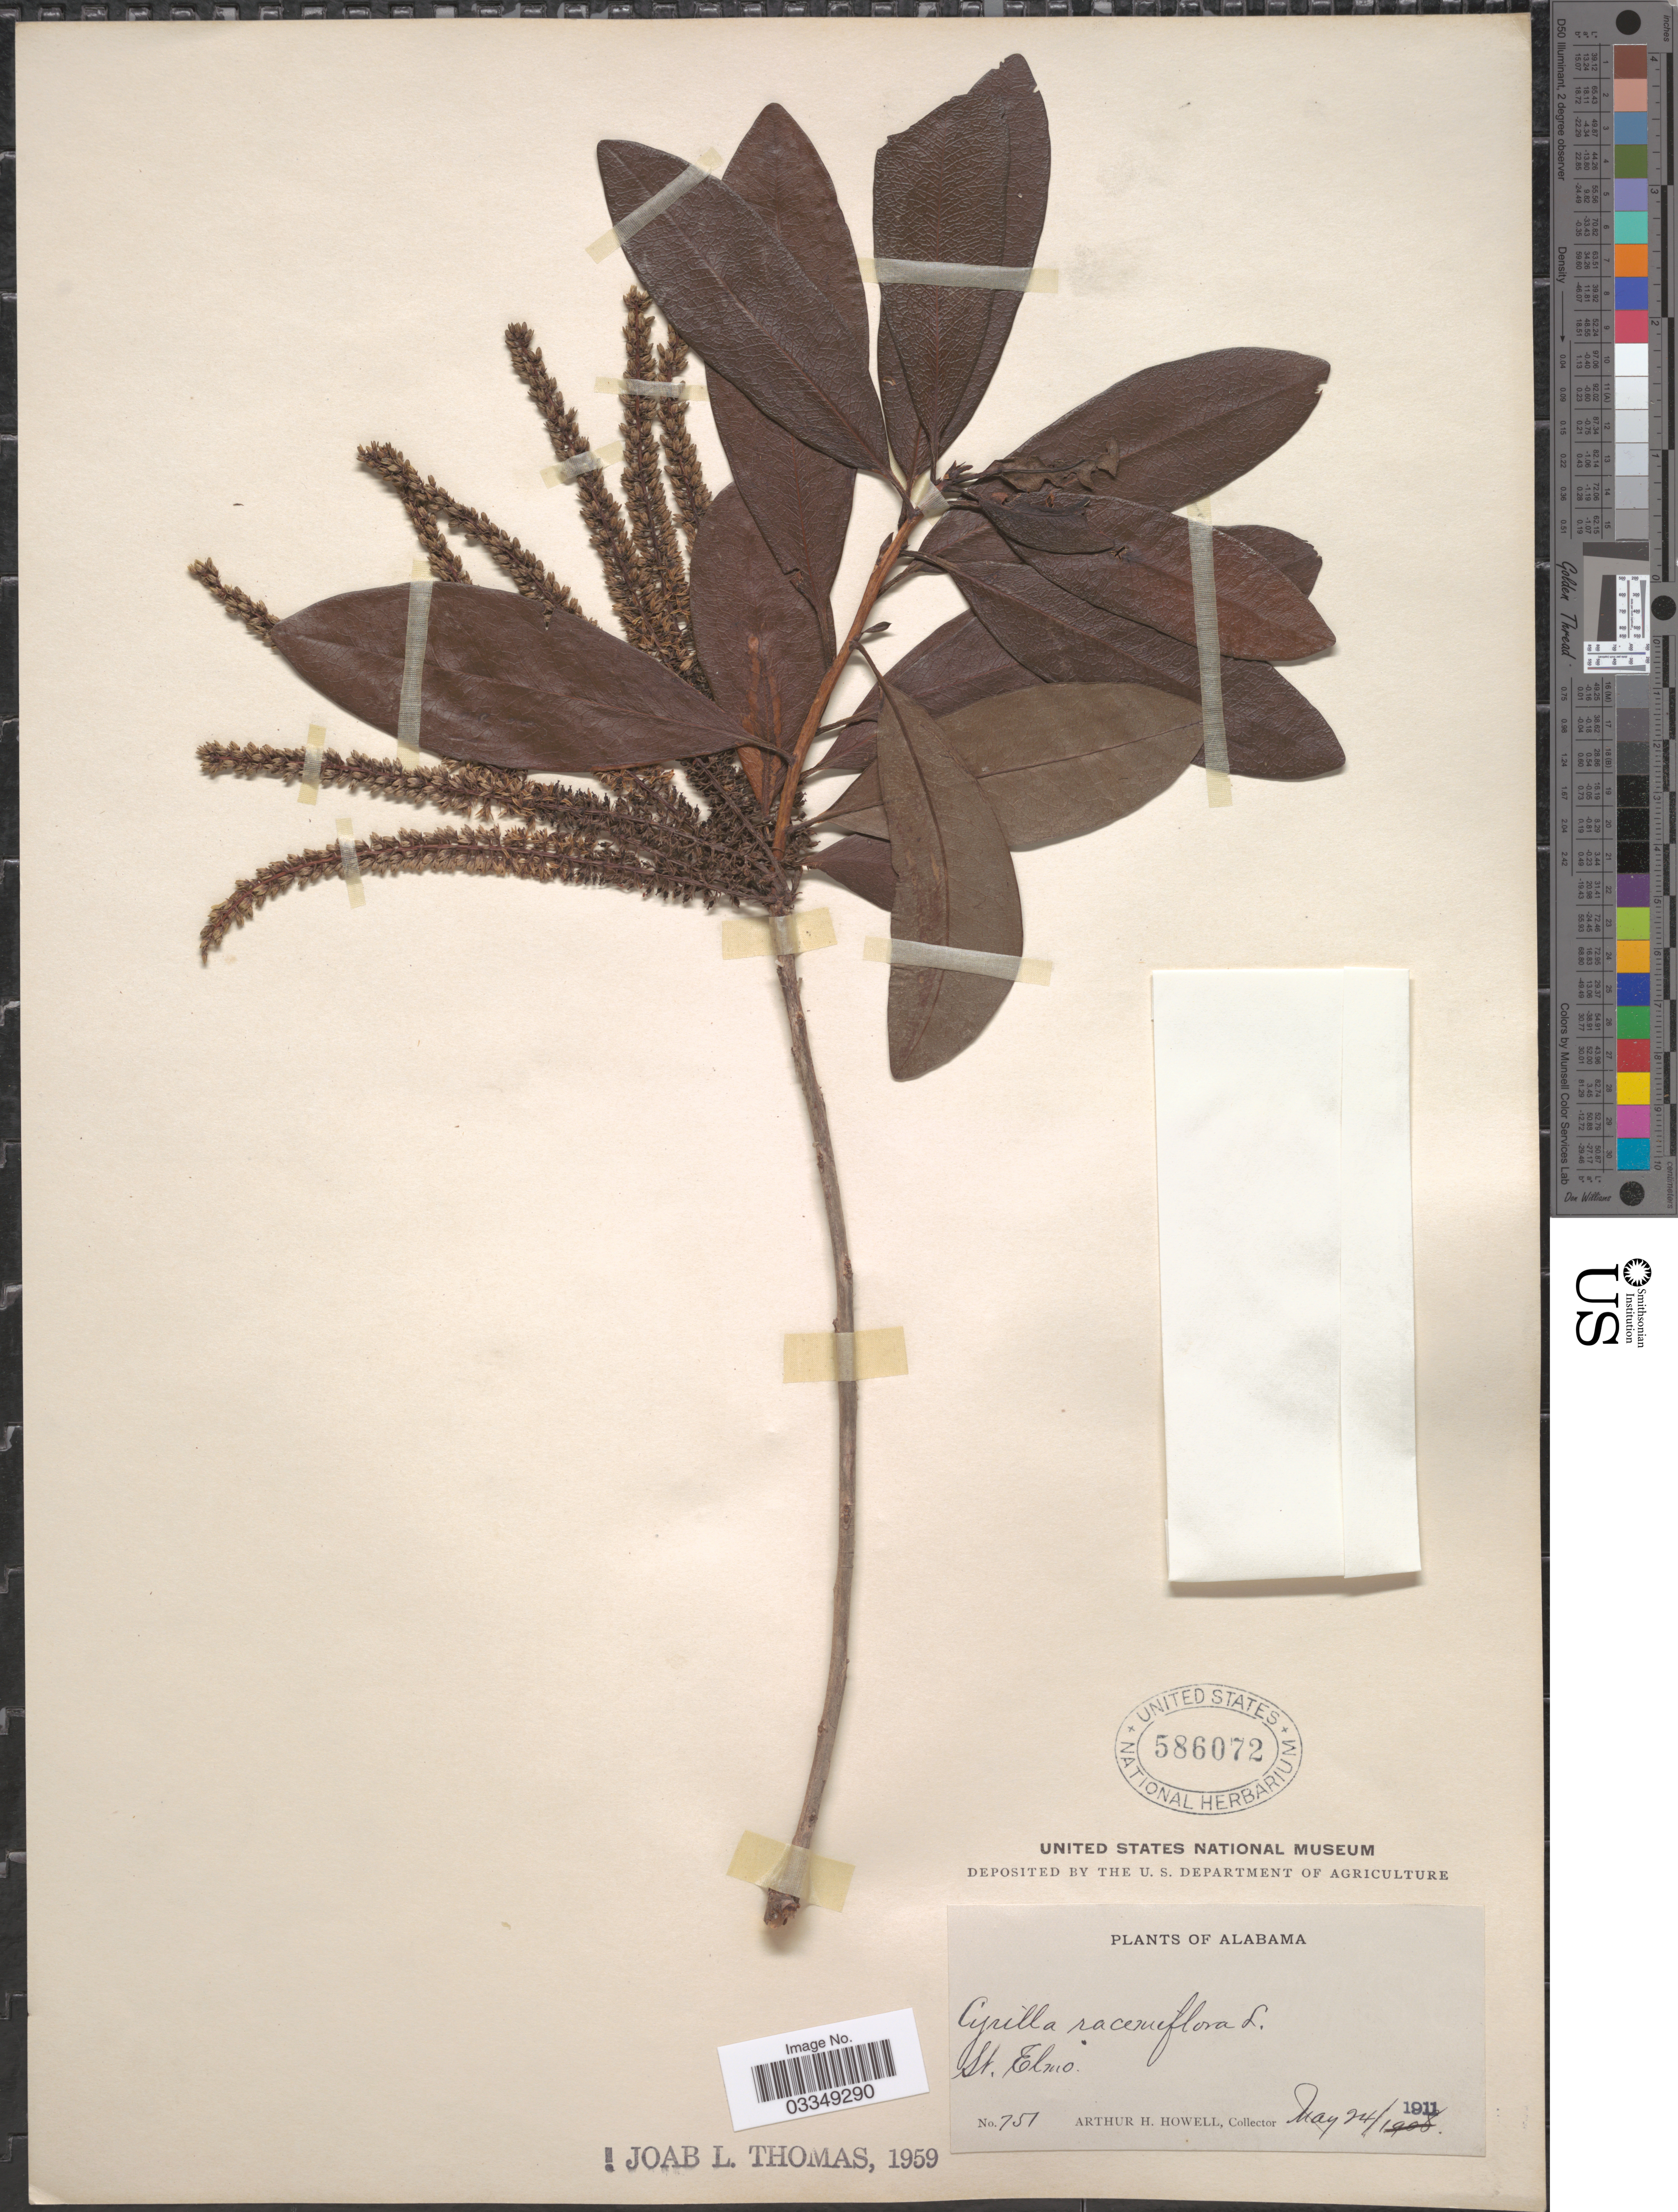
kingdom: Plantae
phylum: Tracheophyta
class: Magnoliopsida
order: Ericales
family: Cyrillaceae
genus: Cyrilla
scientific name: Cyrilla racemiflora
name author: L.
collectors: A. H. Howell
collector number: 751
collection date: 1911-05-24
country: United States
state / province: Alabama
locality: St. Elmo.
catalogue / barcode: US 586072